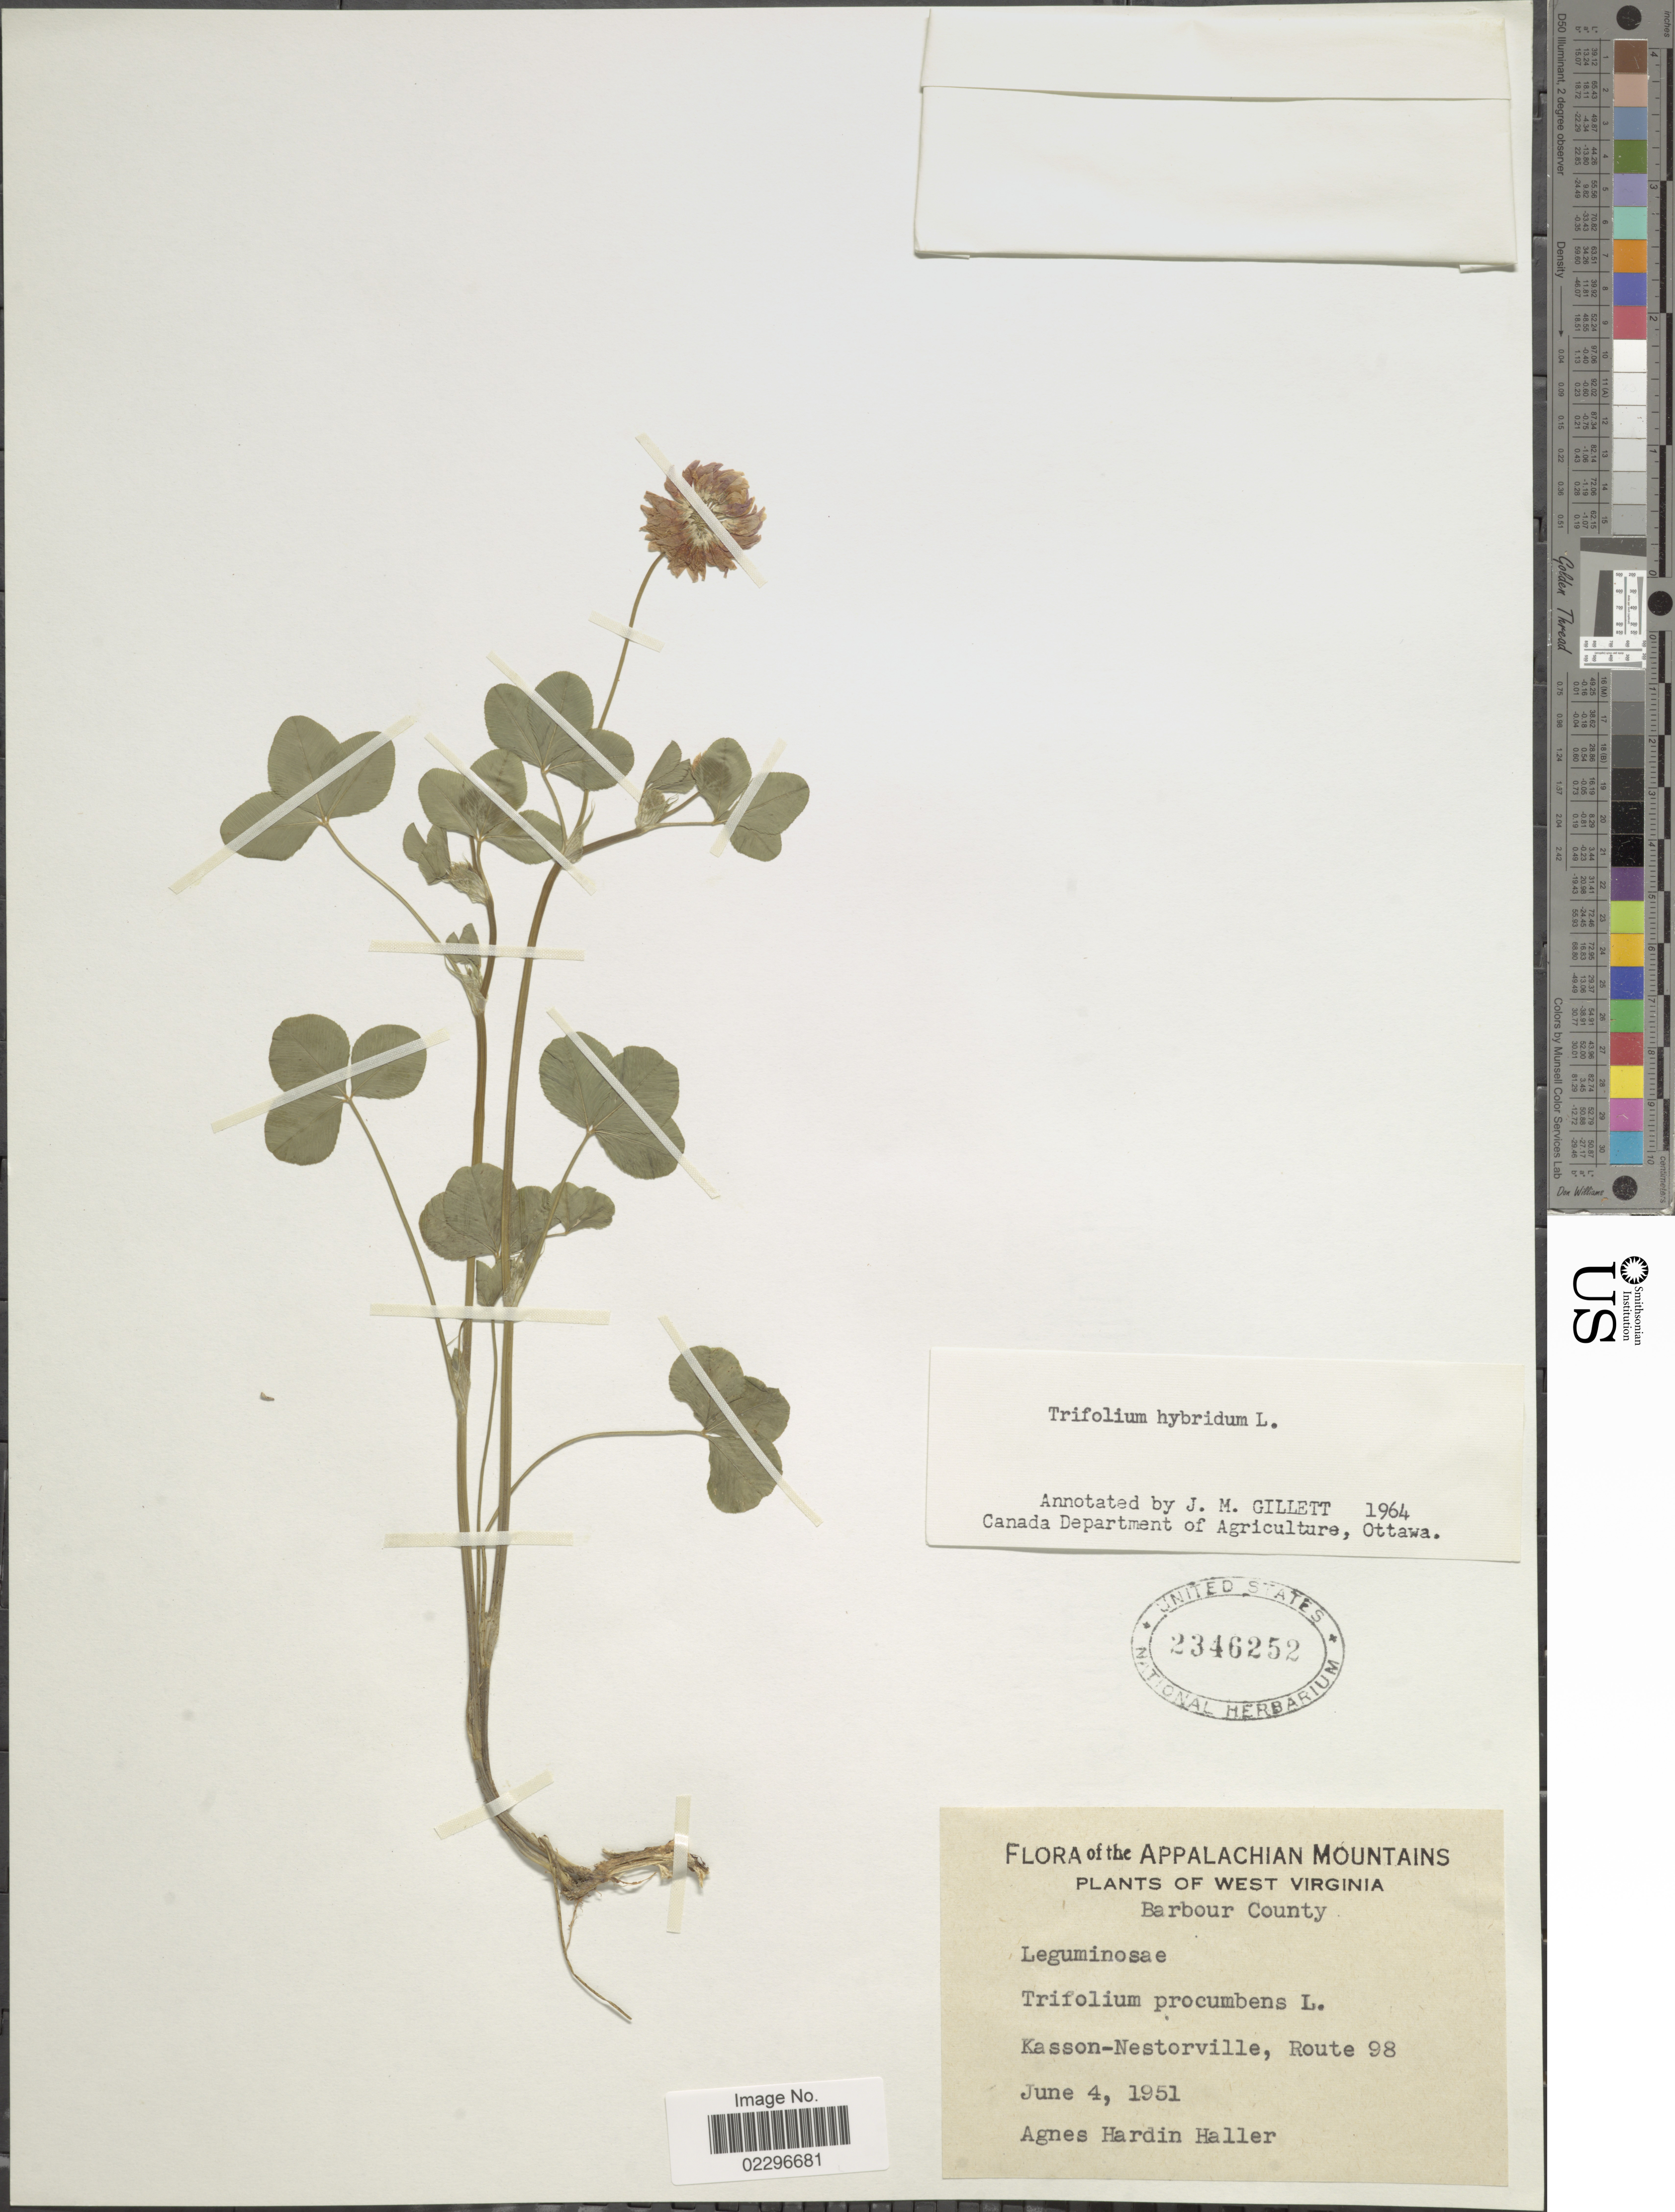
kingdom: Plantae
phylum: Tracheophyta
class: Magnoliopsida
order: Fabales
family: Fabaceae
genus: Trifolium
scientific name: Trifolium hybridum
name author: L.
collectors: A. Haller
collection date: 1951-06-04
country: United States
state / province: West Virginia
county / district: Barbour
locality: Kasson-Nestorville, Route 98. Barbour County.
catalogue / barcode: US 2346252